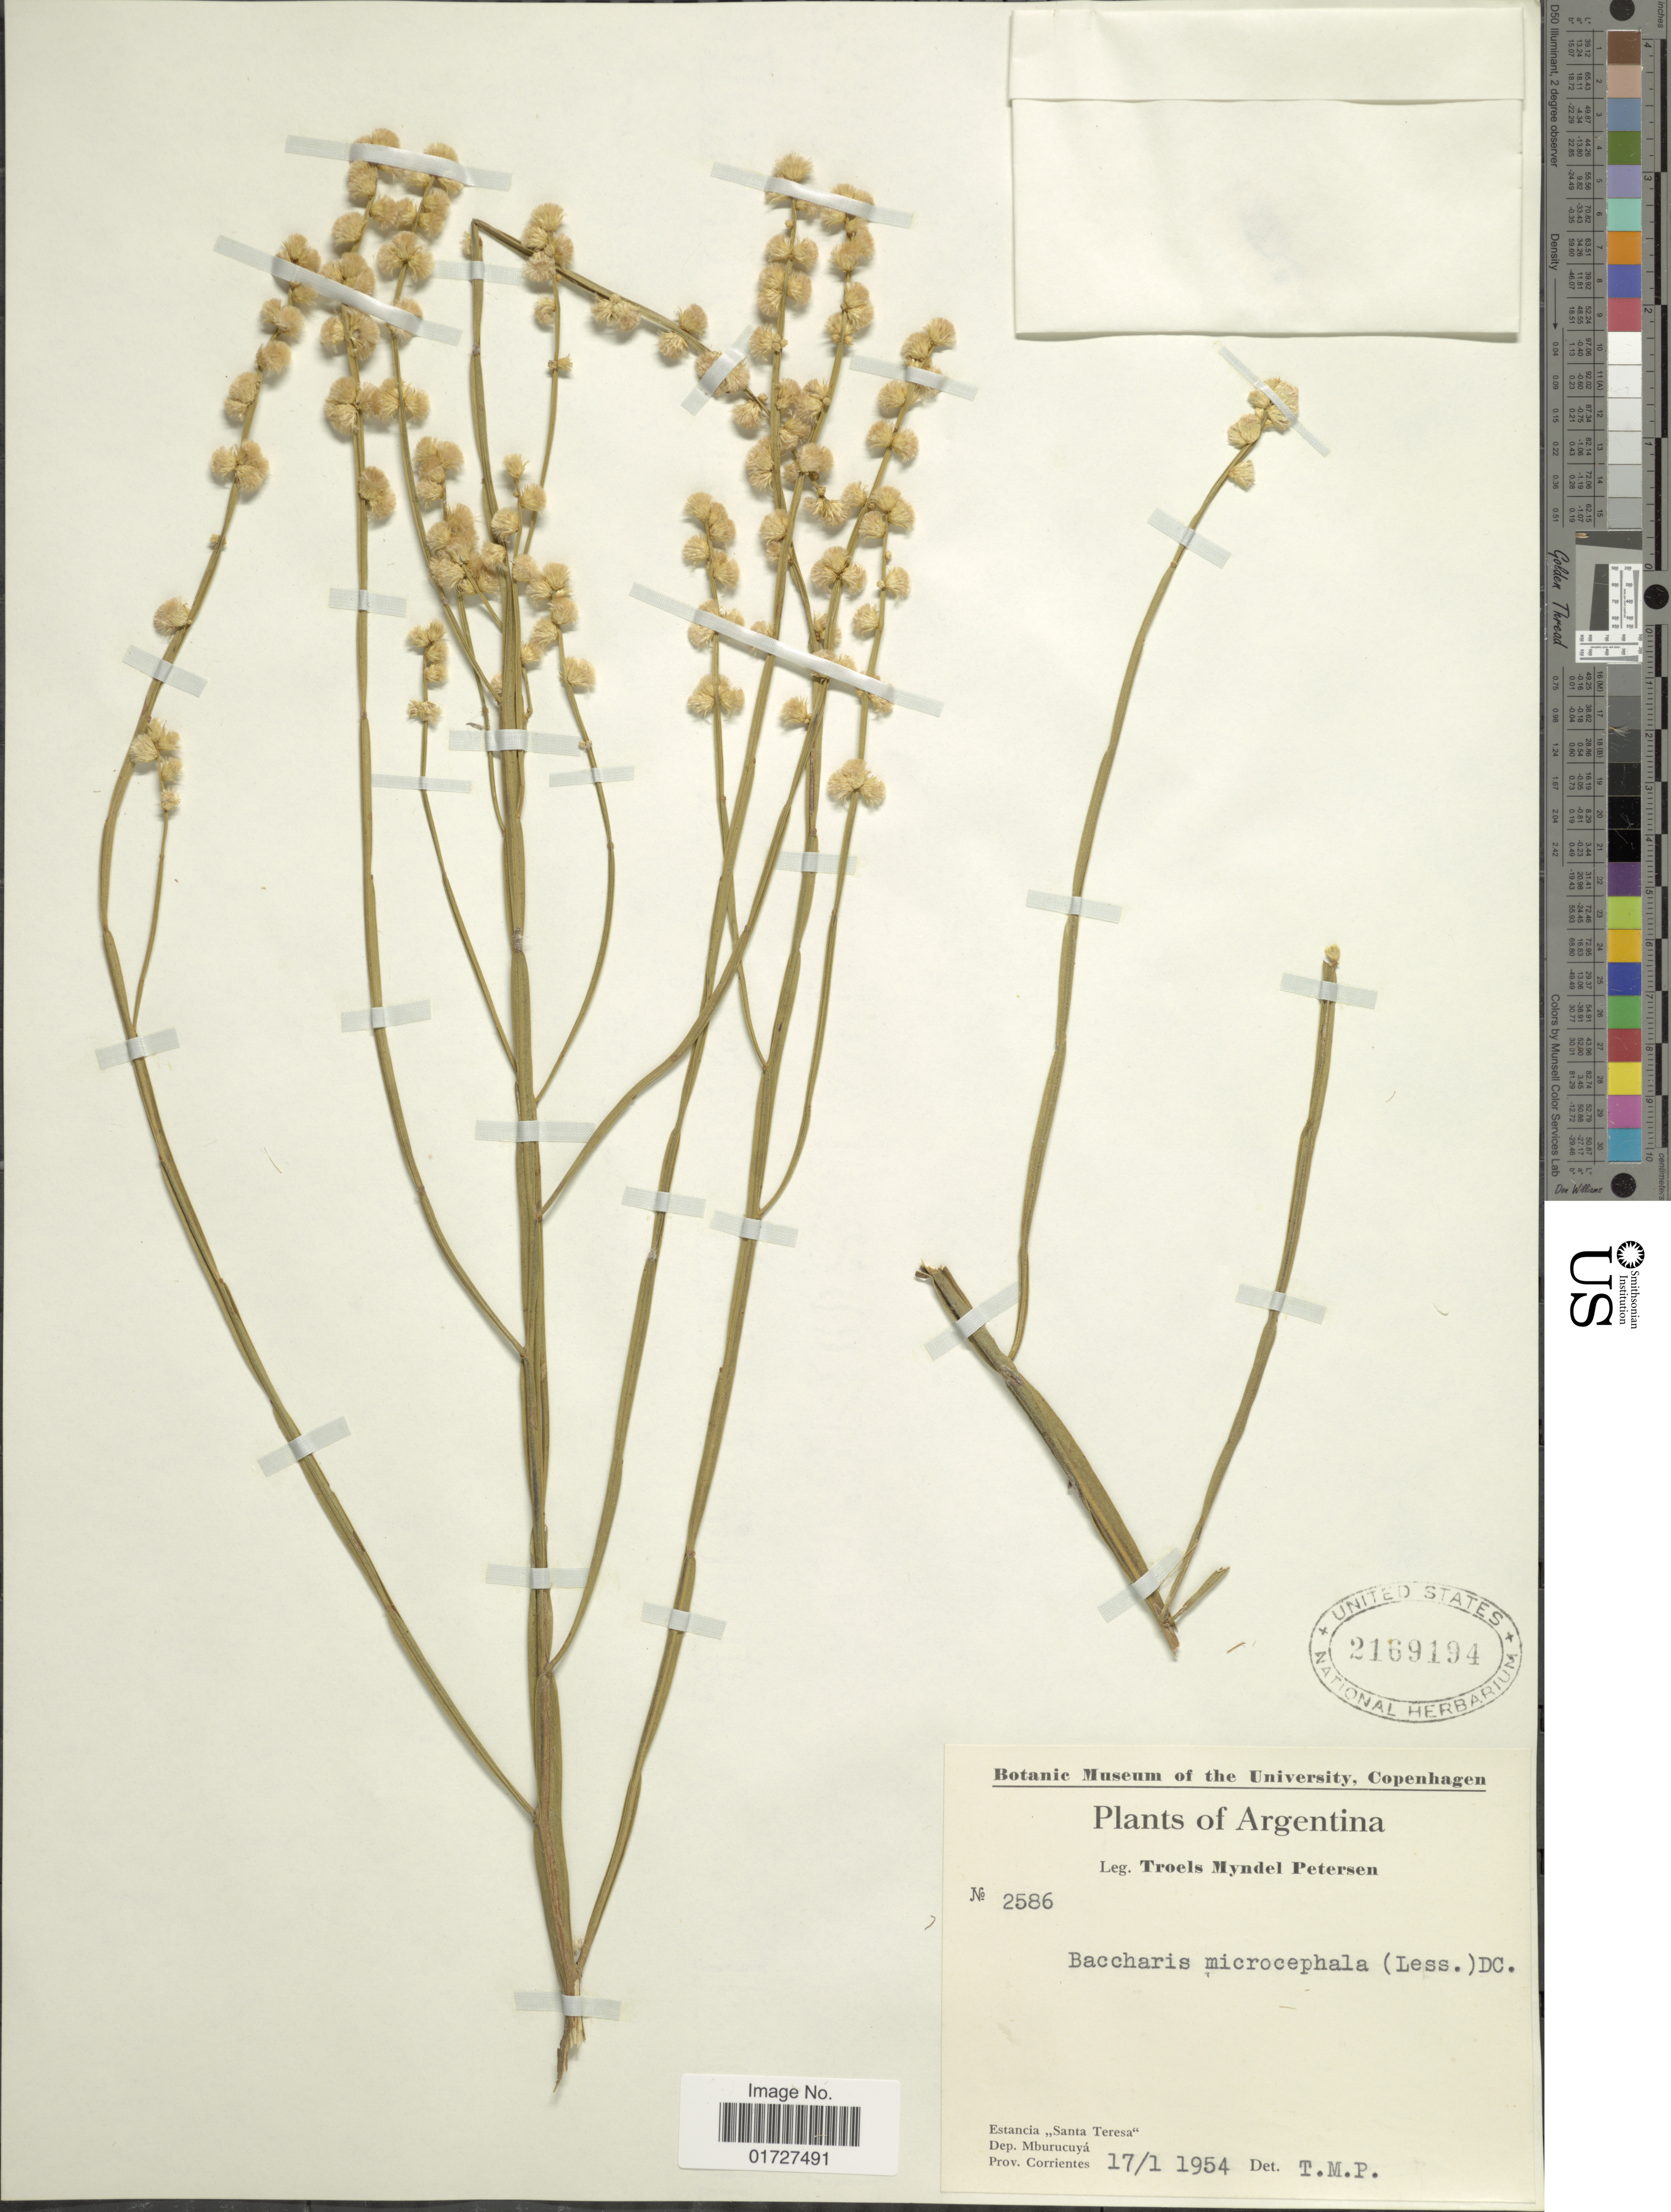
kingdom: Plantae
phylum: Tracheophyta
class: Magnoliopsida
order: Asterales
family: Asteraceae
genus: Baccharis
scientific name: Baccharis microcephala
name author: (Less.) DC.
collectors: T. M. Petersen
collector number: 2586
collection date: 1954-01-17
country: Argentina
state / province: Corrientes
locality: Estancia Santa Teresa, Dep. Mburucuya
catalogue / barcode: US 2169194